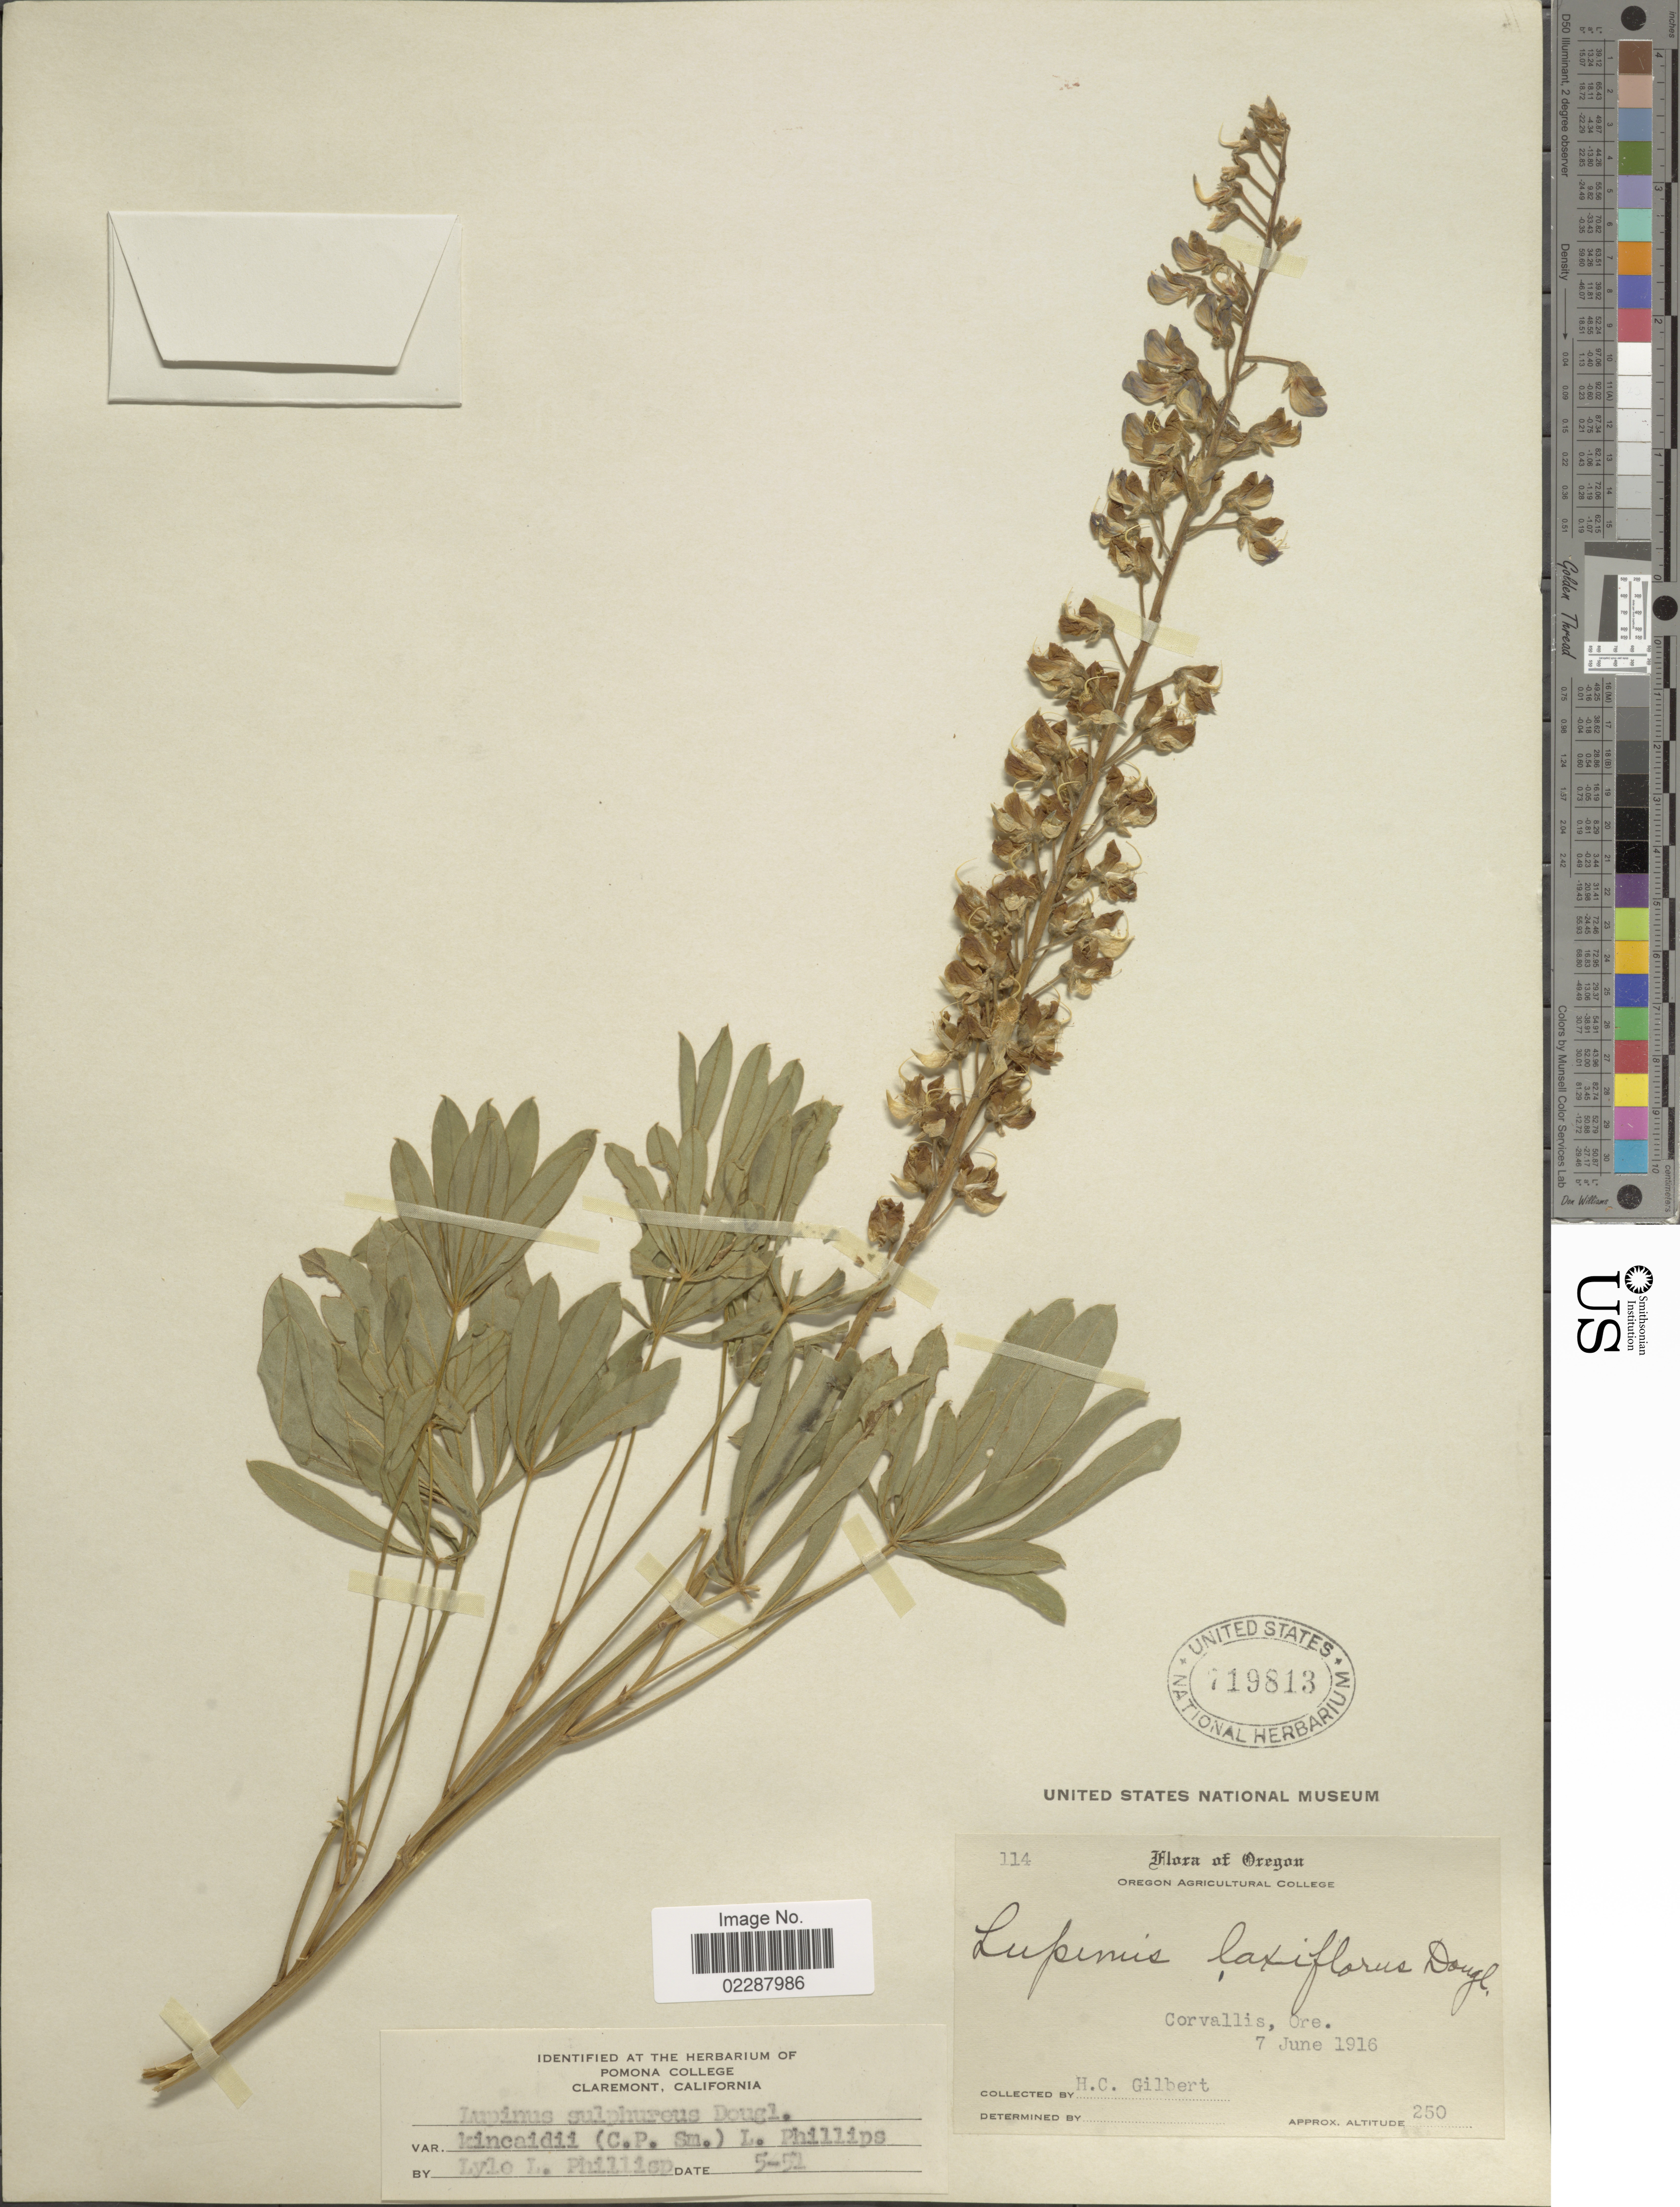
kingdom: Plantae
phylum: Tracheophyta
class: Magnoliopsida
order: Fabales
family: Fabaceae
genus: Lupinus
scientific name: Lupinus sulphureus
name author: Douglas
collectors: H. Gilbert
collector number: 114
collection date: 1916-06-07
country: United States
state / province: Oregon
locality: Corvallis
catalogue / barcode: US 719813